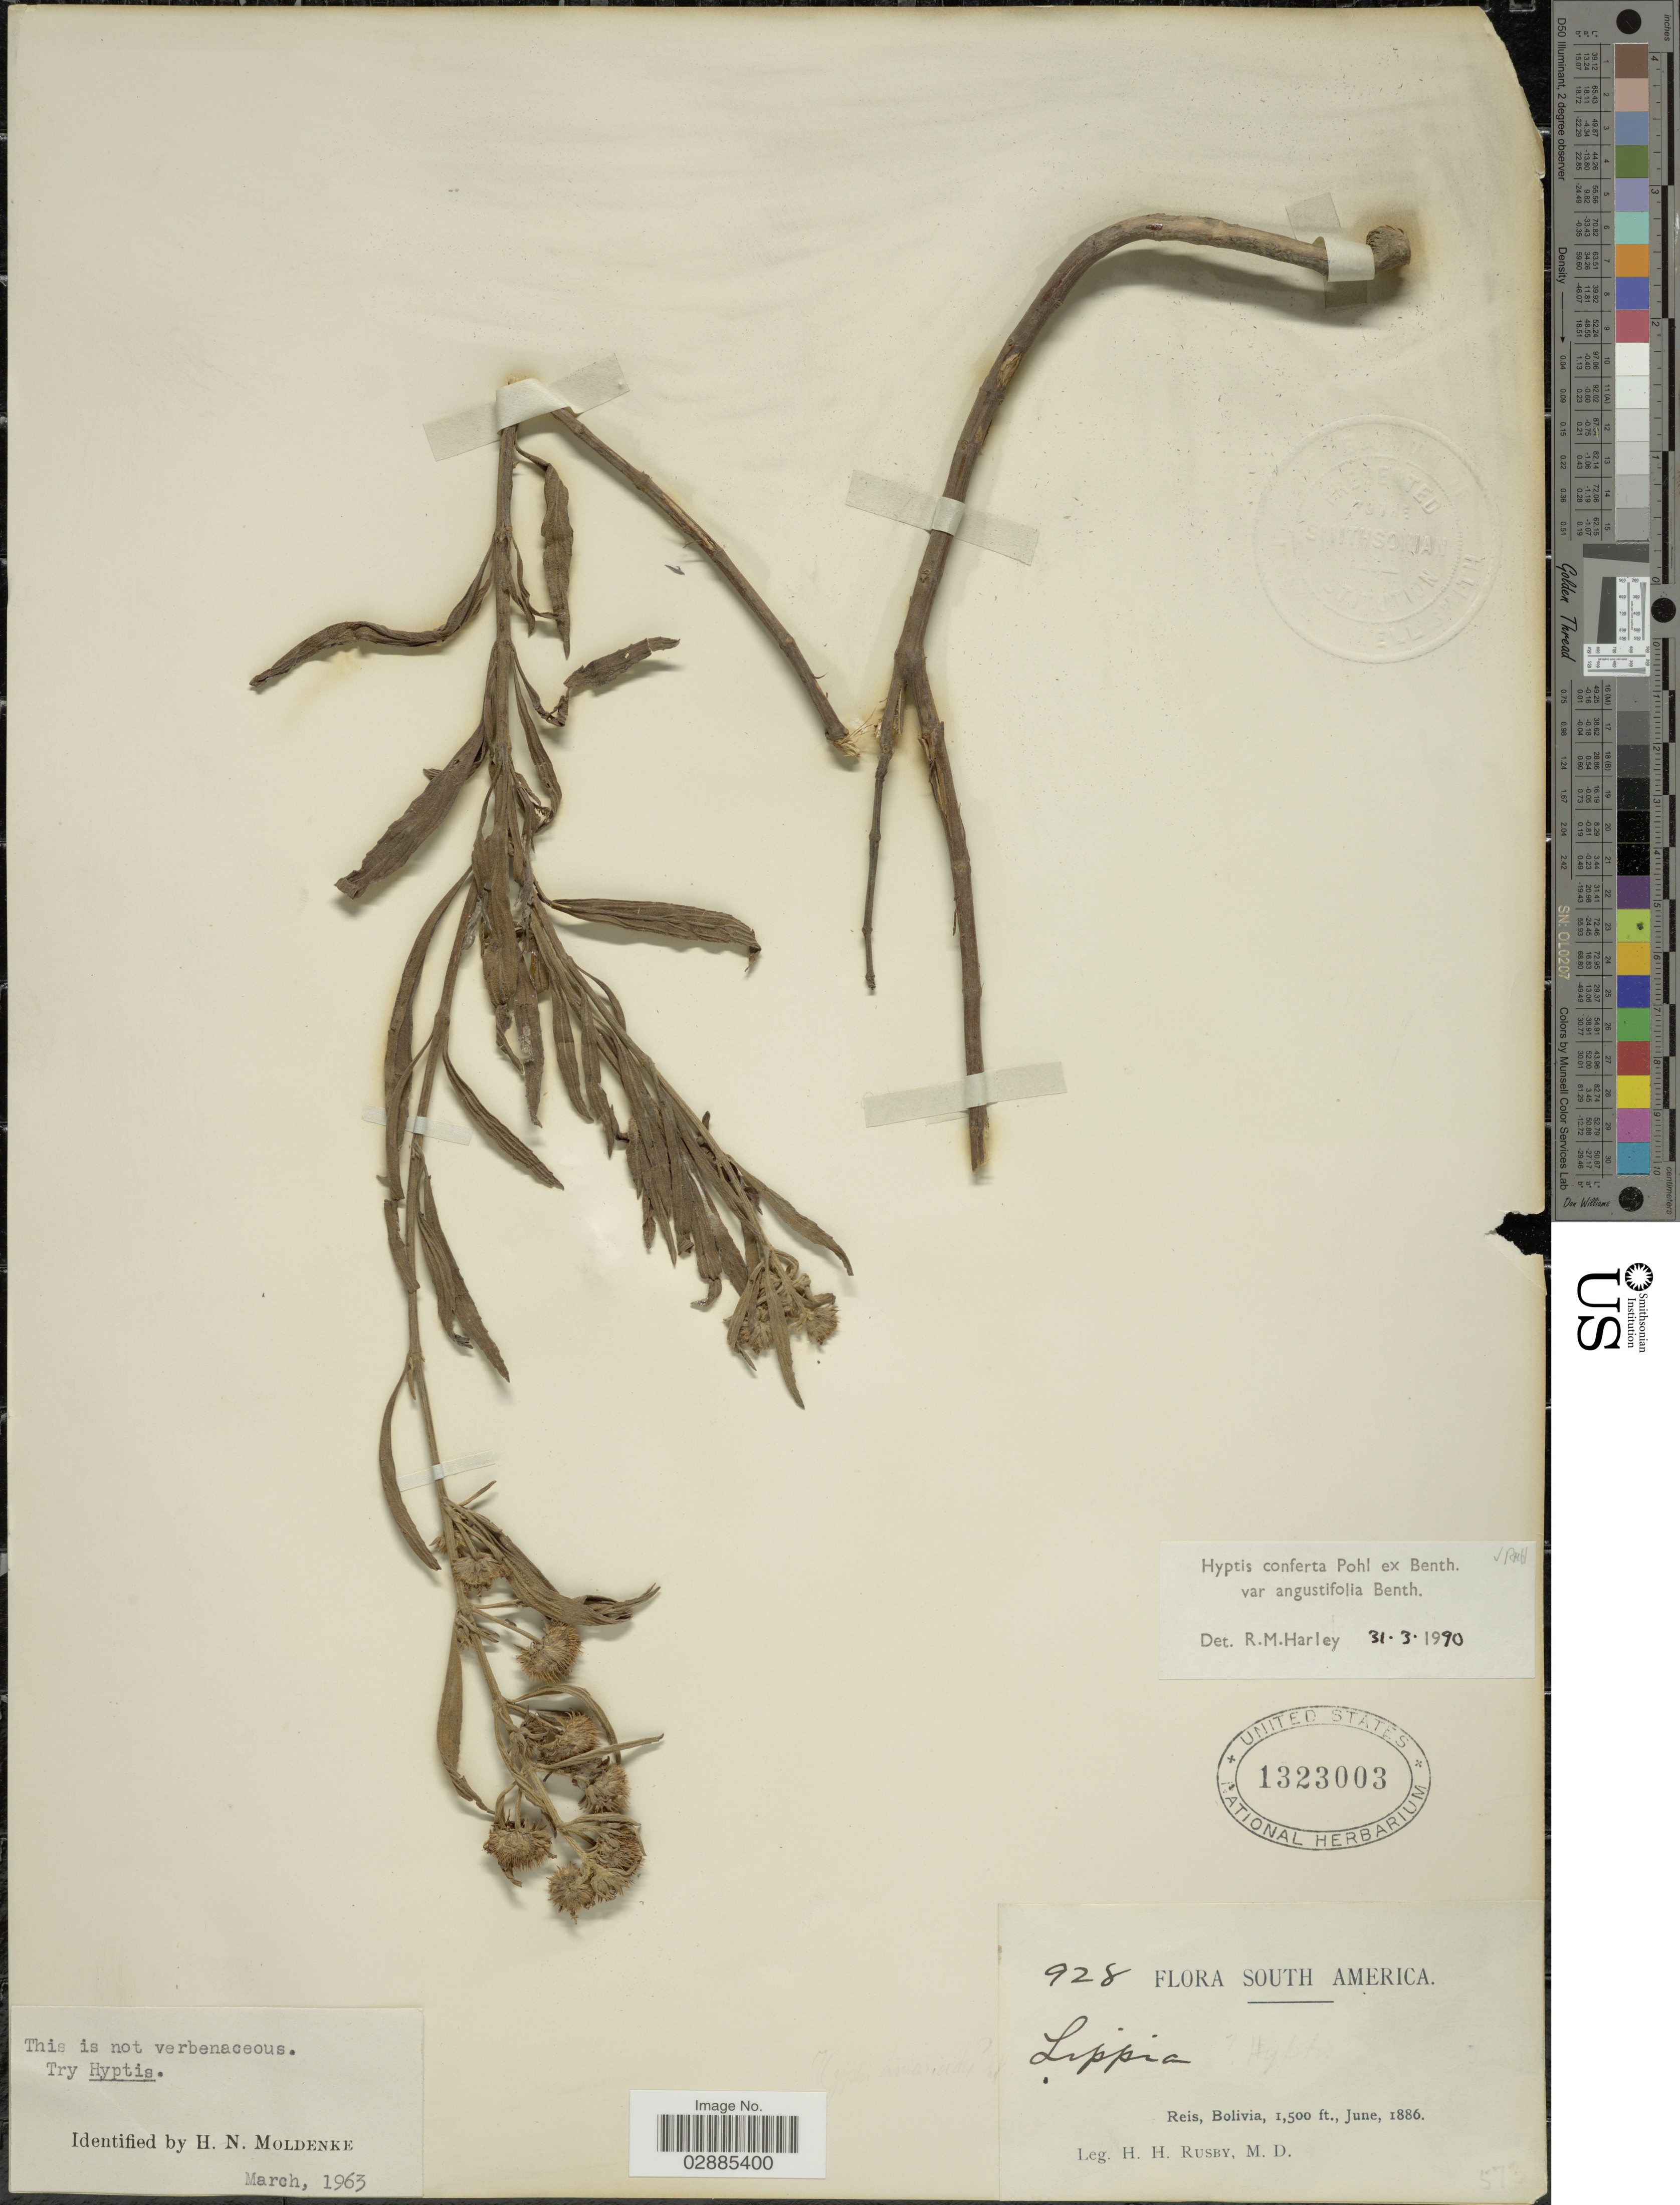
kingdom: Plantae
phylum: Tracheophyta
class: Magnoliopsida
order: Lamiales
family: Lamiaceae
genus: Hyptis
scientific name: Hyptis conferta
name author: Pohl ex Benth.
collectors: H. H. Rusby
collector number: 928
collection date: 1886-06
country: Bolivia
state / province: Pando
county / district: Nicolas Suarez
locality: Reis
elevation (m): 457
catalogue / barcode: US 1323003